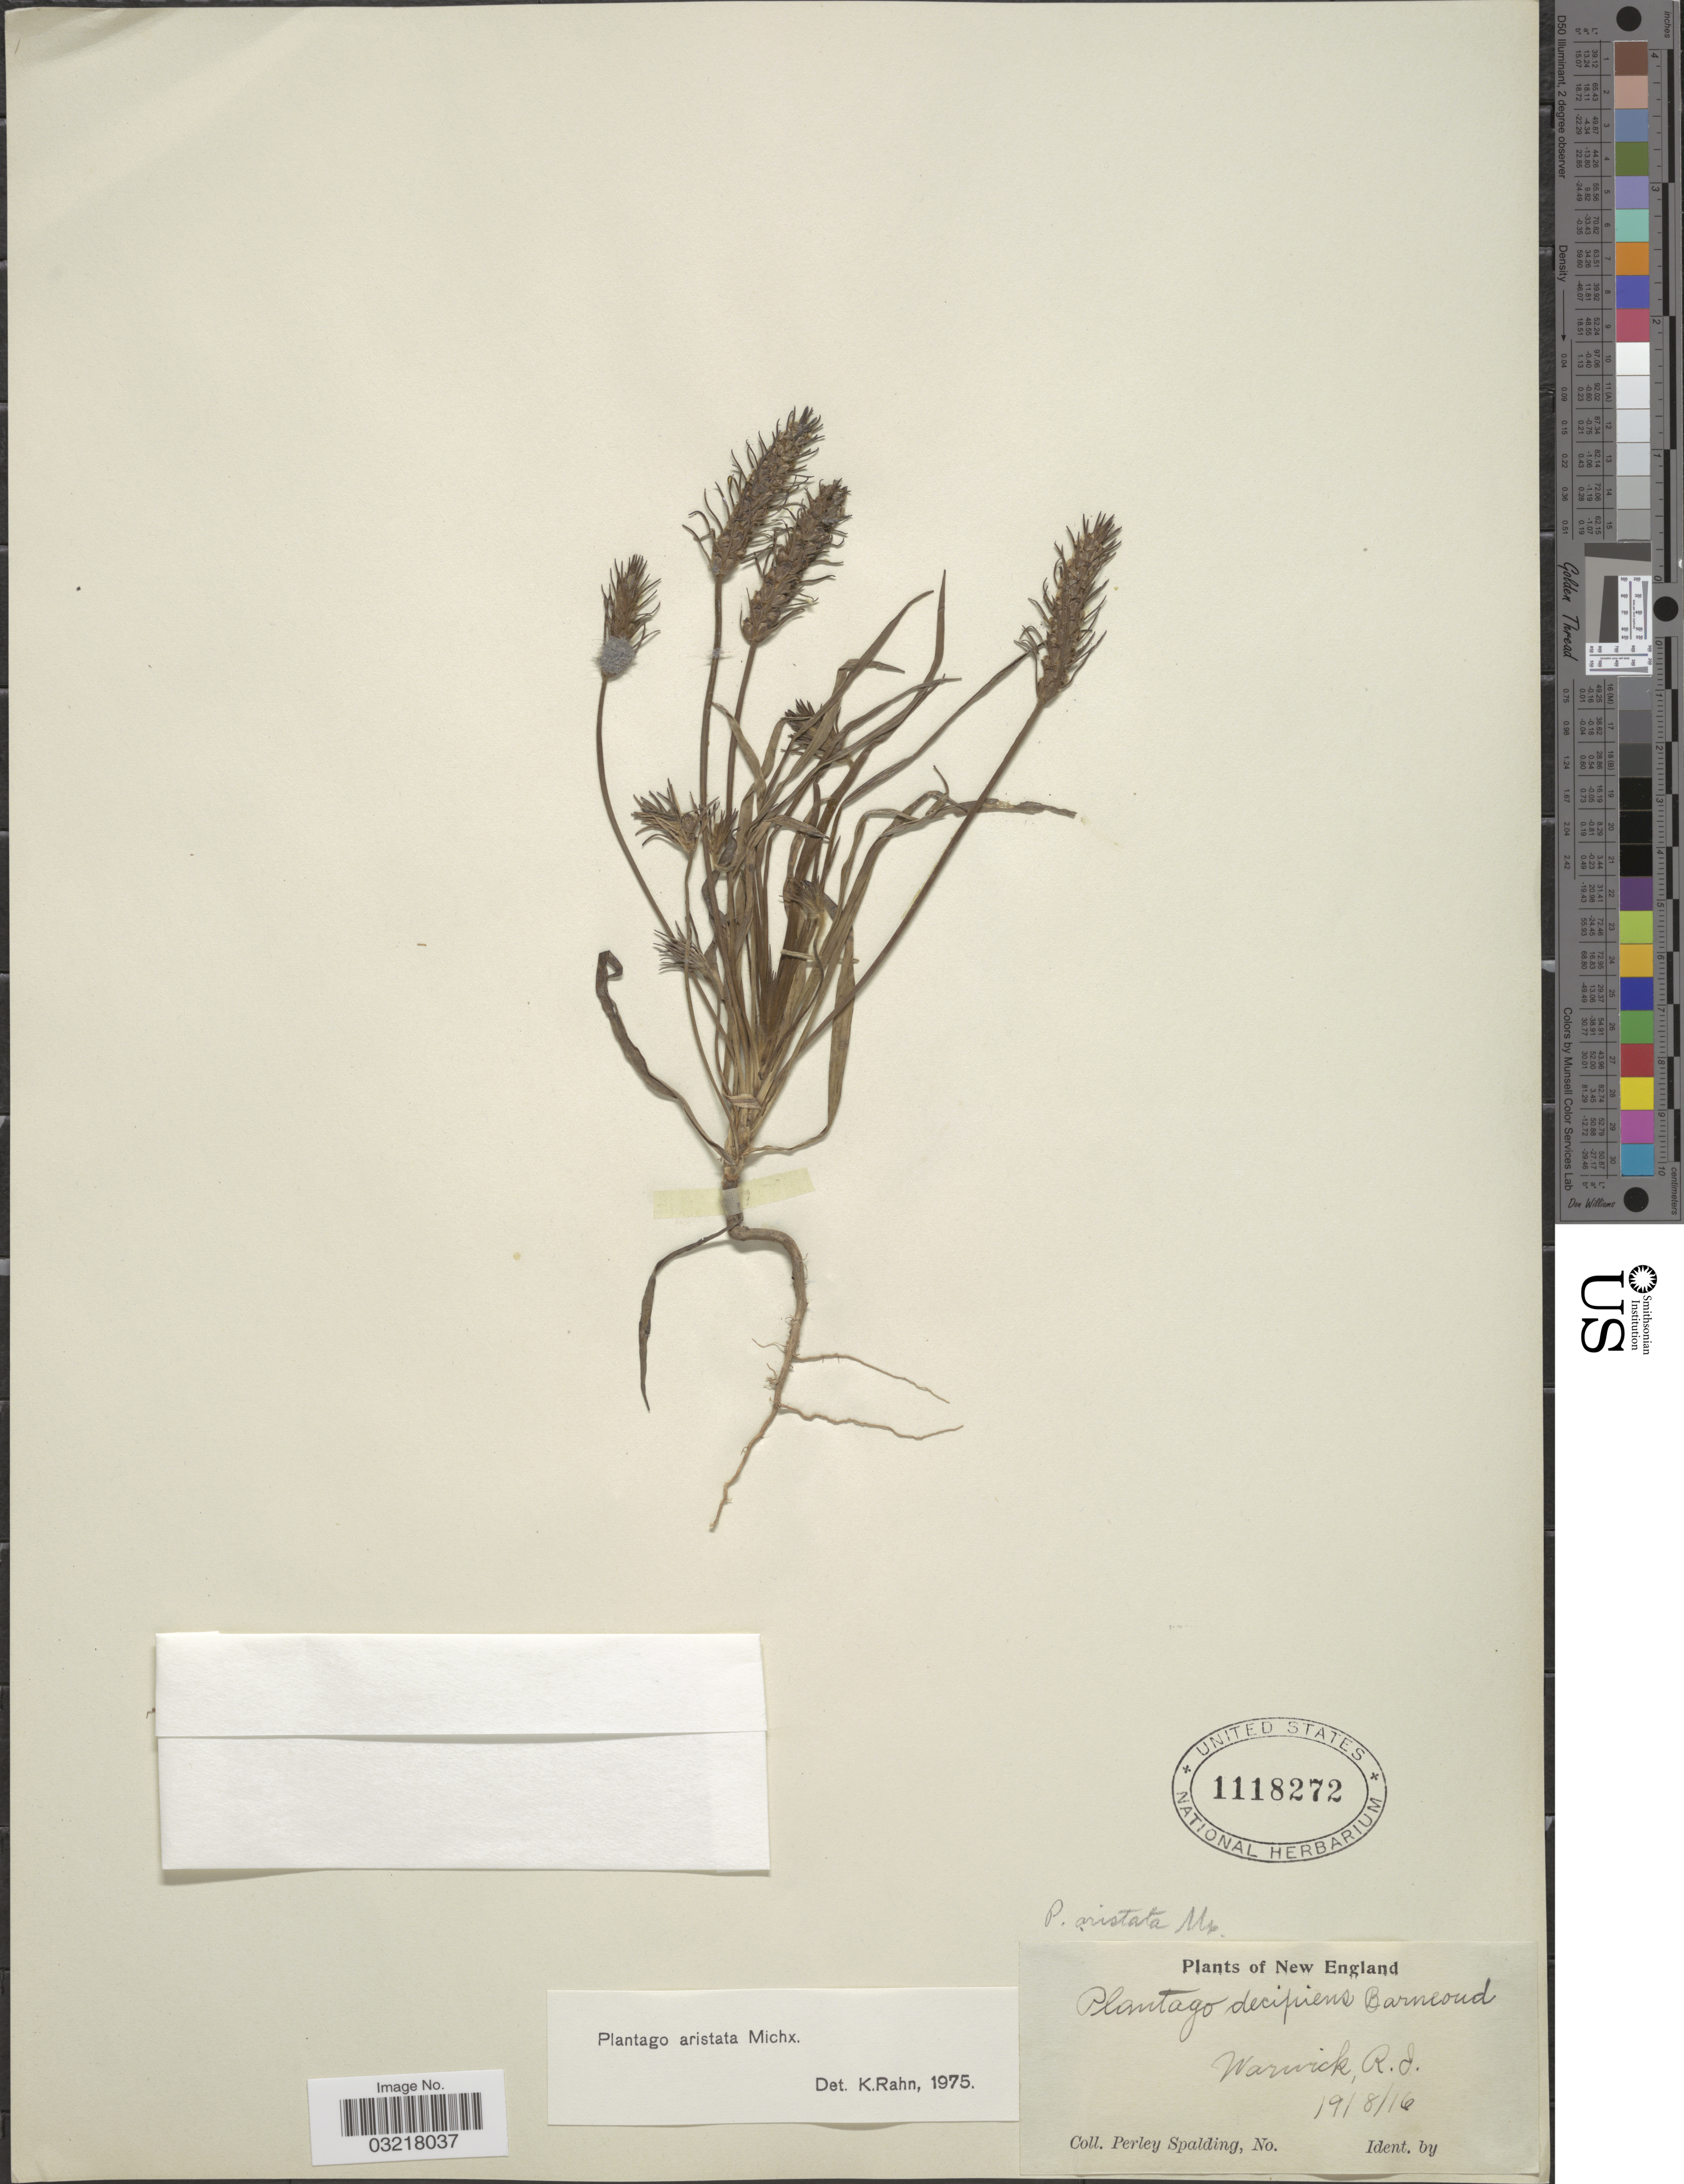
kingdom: Plantae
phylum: Tracheophyta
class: Magnoliopsida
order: Lamiales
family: Plantaginaceae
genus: Plantago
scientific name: Plantago aristata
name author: Michx.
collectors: P. Spalding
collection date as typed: Transcribed d/m/y: 19/8/16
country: United States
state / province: Rhode Island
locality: New England. Warwick, R. I.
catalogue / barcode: US 1118272